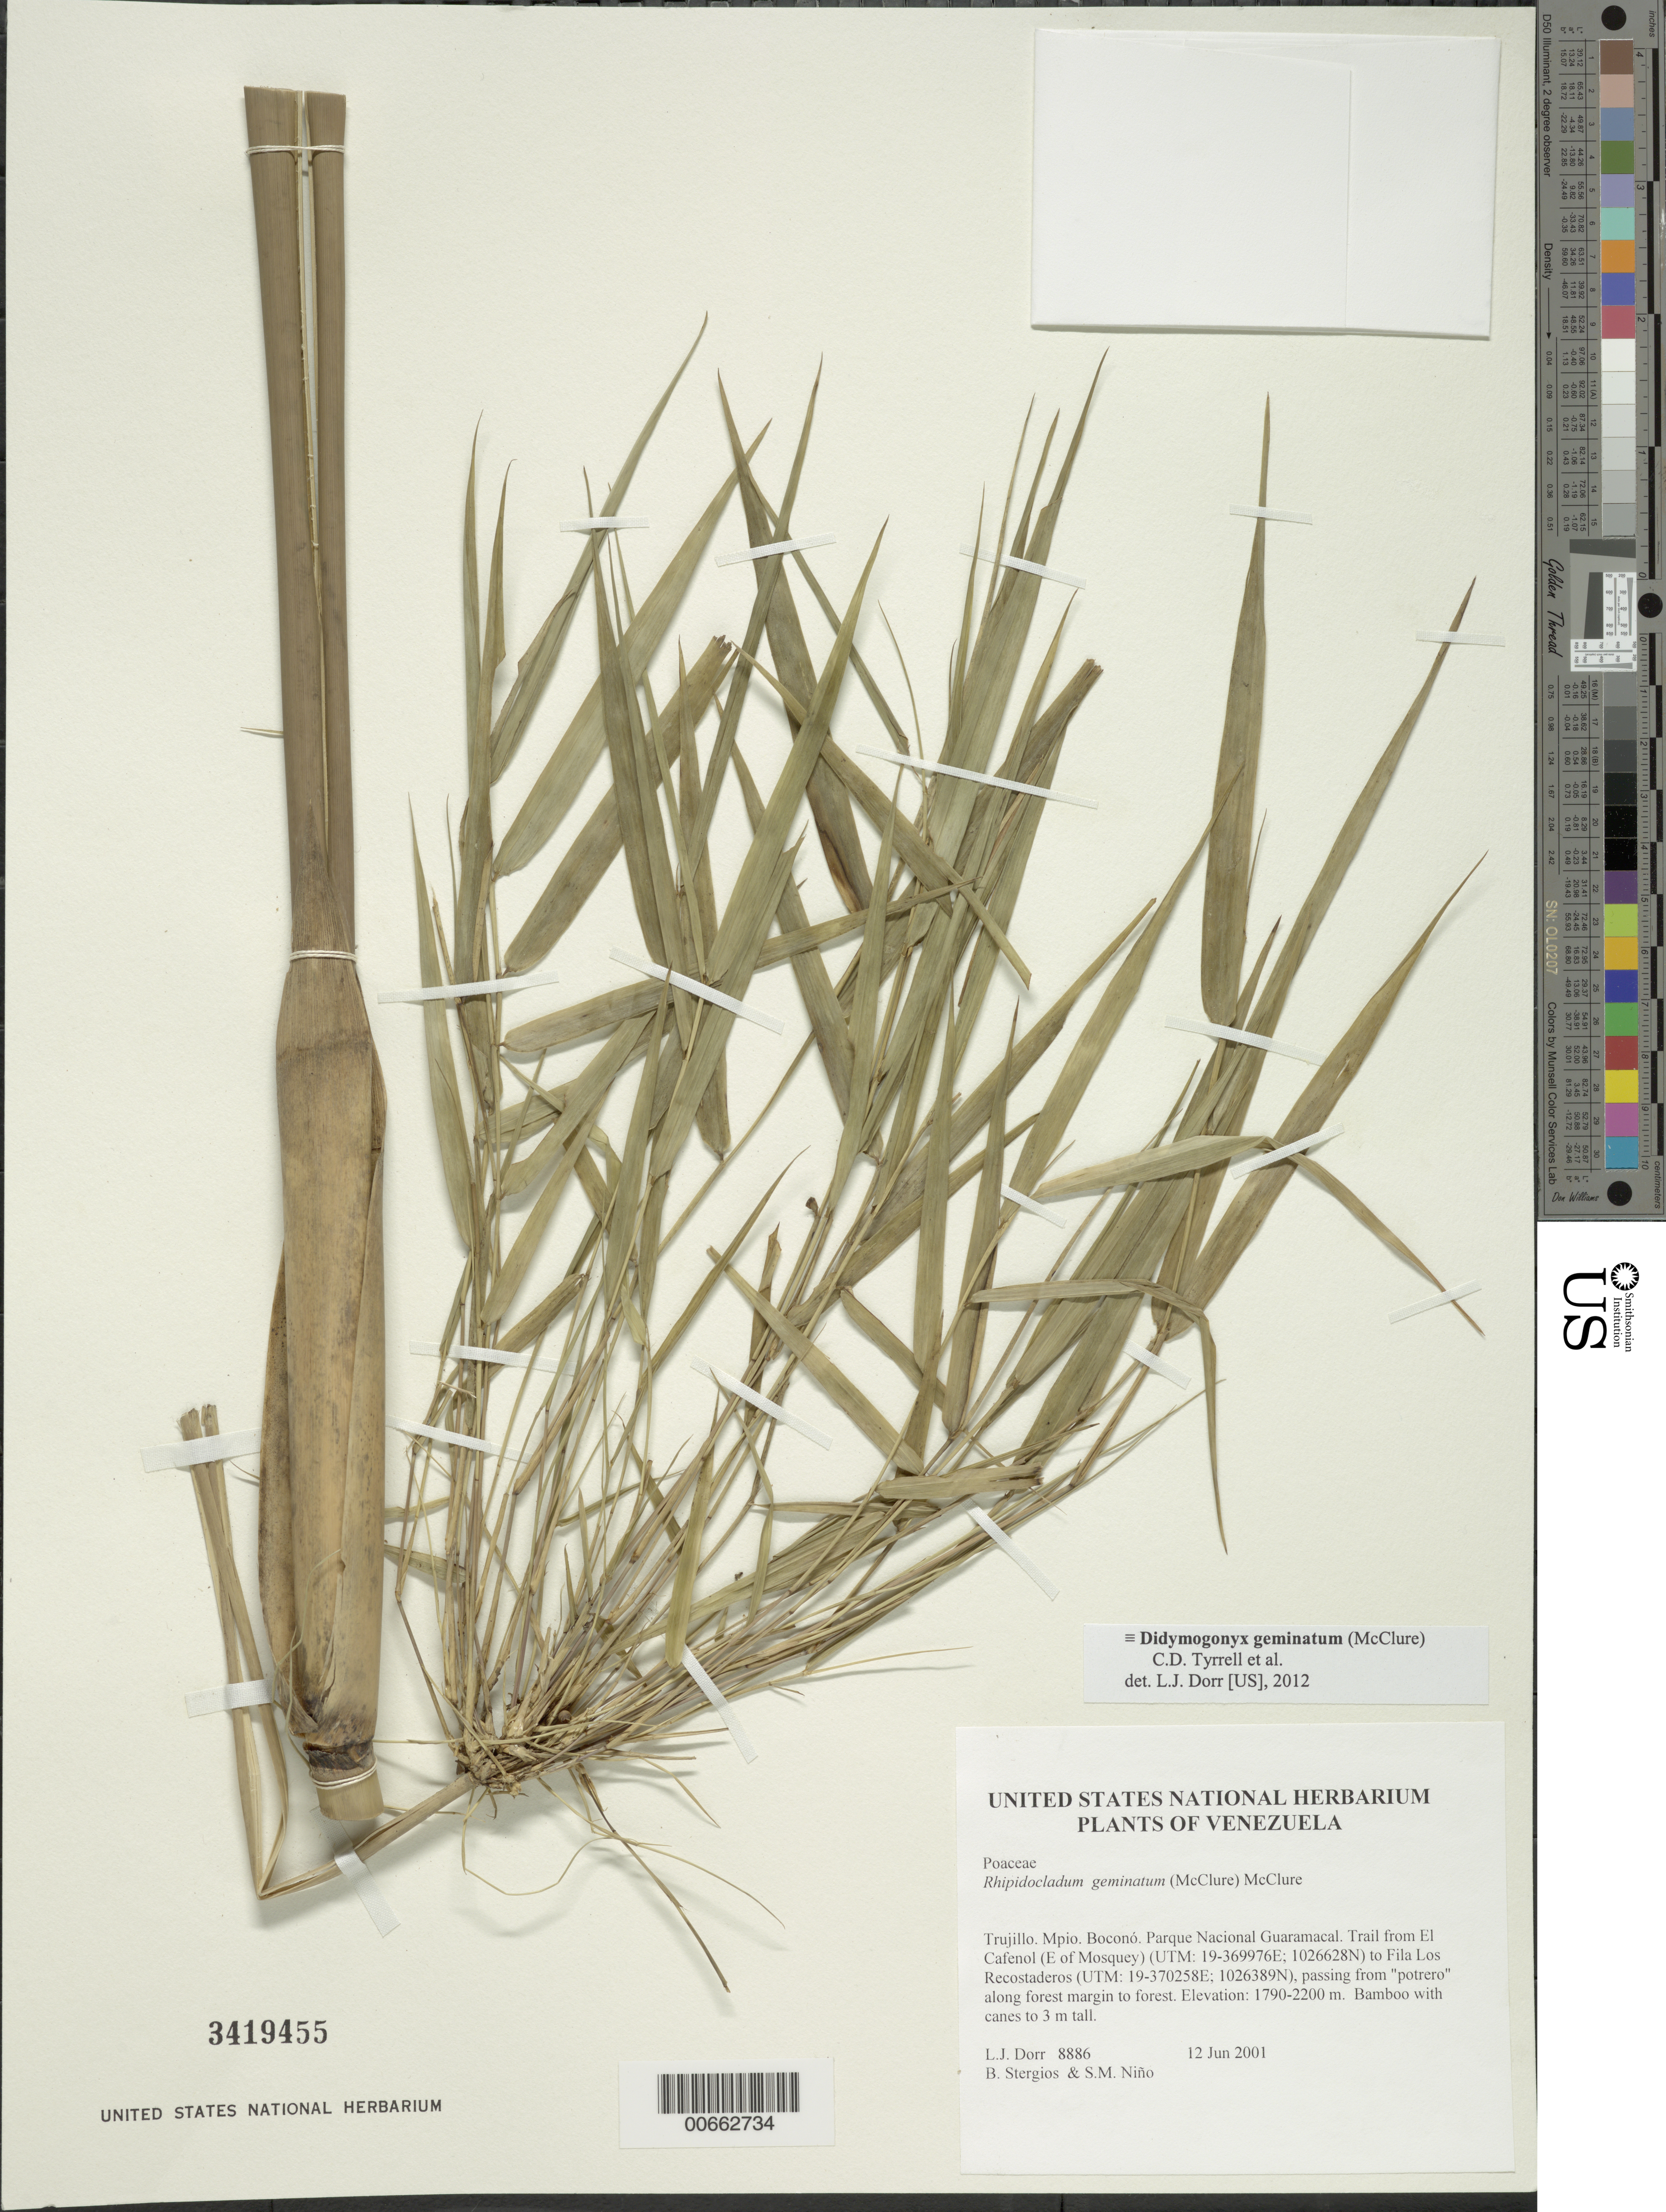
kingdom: Plantae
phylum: Tracheophyta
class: Liliopsida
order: Poales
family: Poaceae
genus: Didymogonyx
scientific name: Didymogonyx geminatum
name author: (McClure) C.D. Tyrrell et al.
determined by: Dorr, L. J., (BOT), Smithsonian Institution - National Museum of Natural History (UNITED STATES)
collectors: L. J. Dorr, B. G. Stergios & S. M. Niño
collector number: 8886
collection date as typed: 12 Jun 2001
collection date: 2001-06-12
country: Venezuela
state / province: Trujillo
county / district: Boconó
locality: Parque Nacional Guaramacal. Trail from El Cafenol (E of Mosquey) to Fila Los Recostaderos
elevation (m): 1790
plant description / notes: ISC, PORT, US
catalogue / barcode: US 3419455